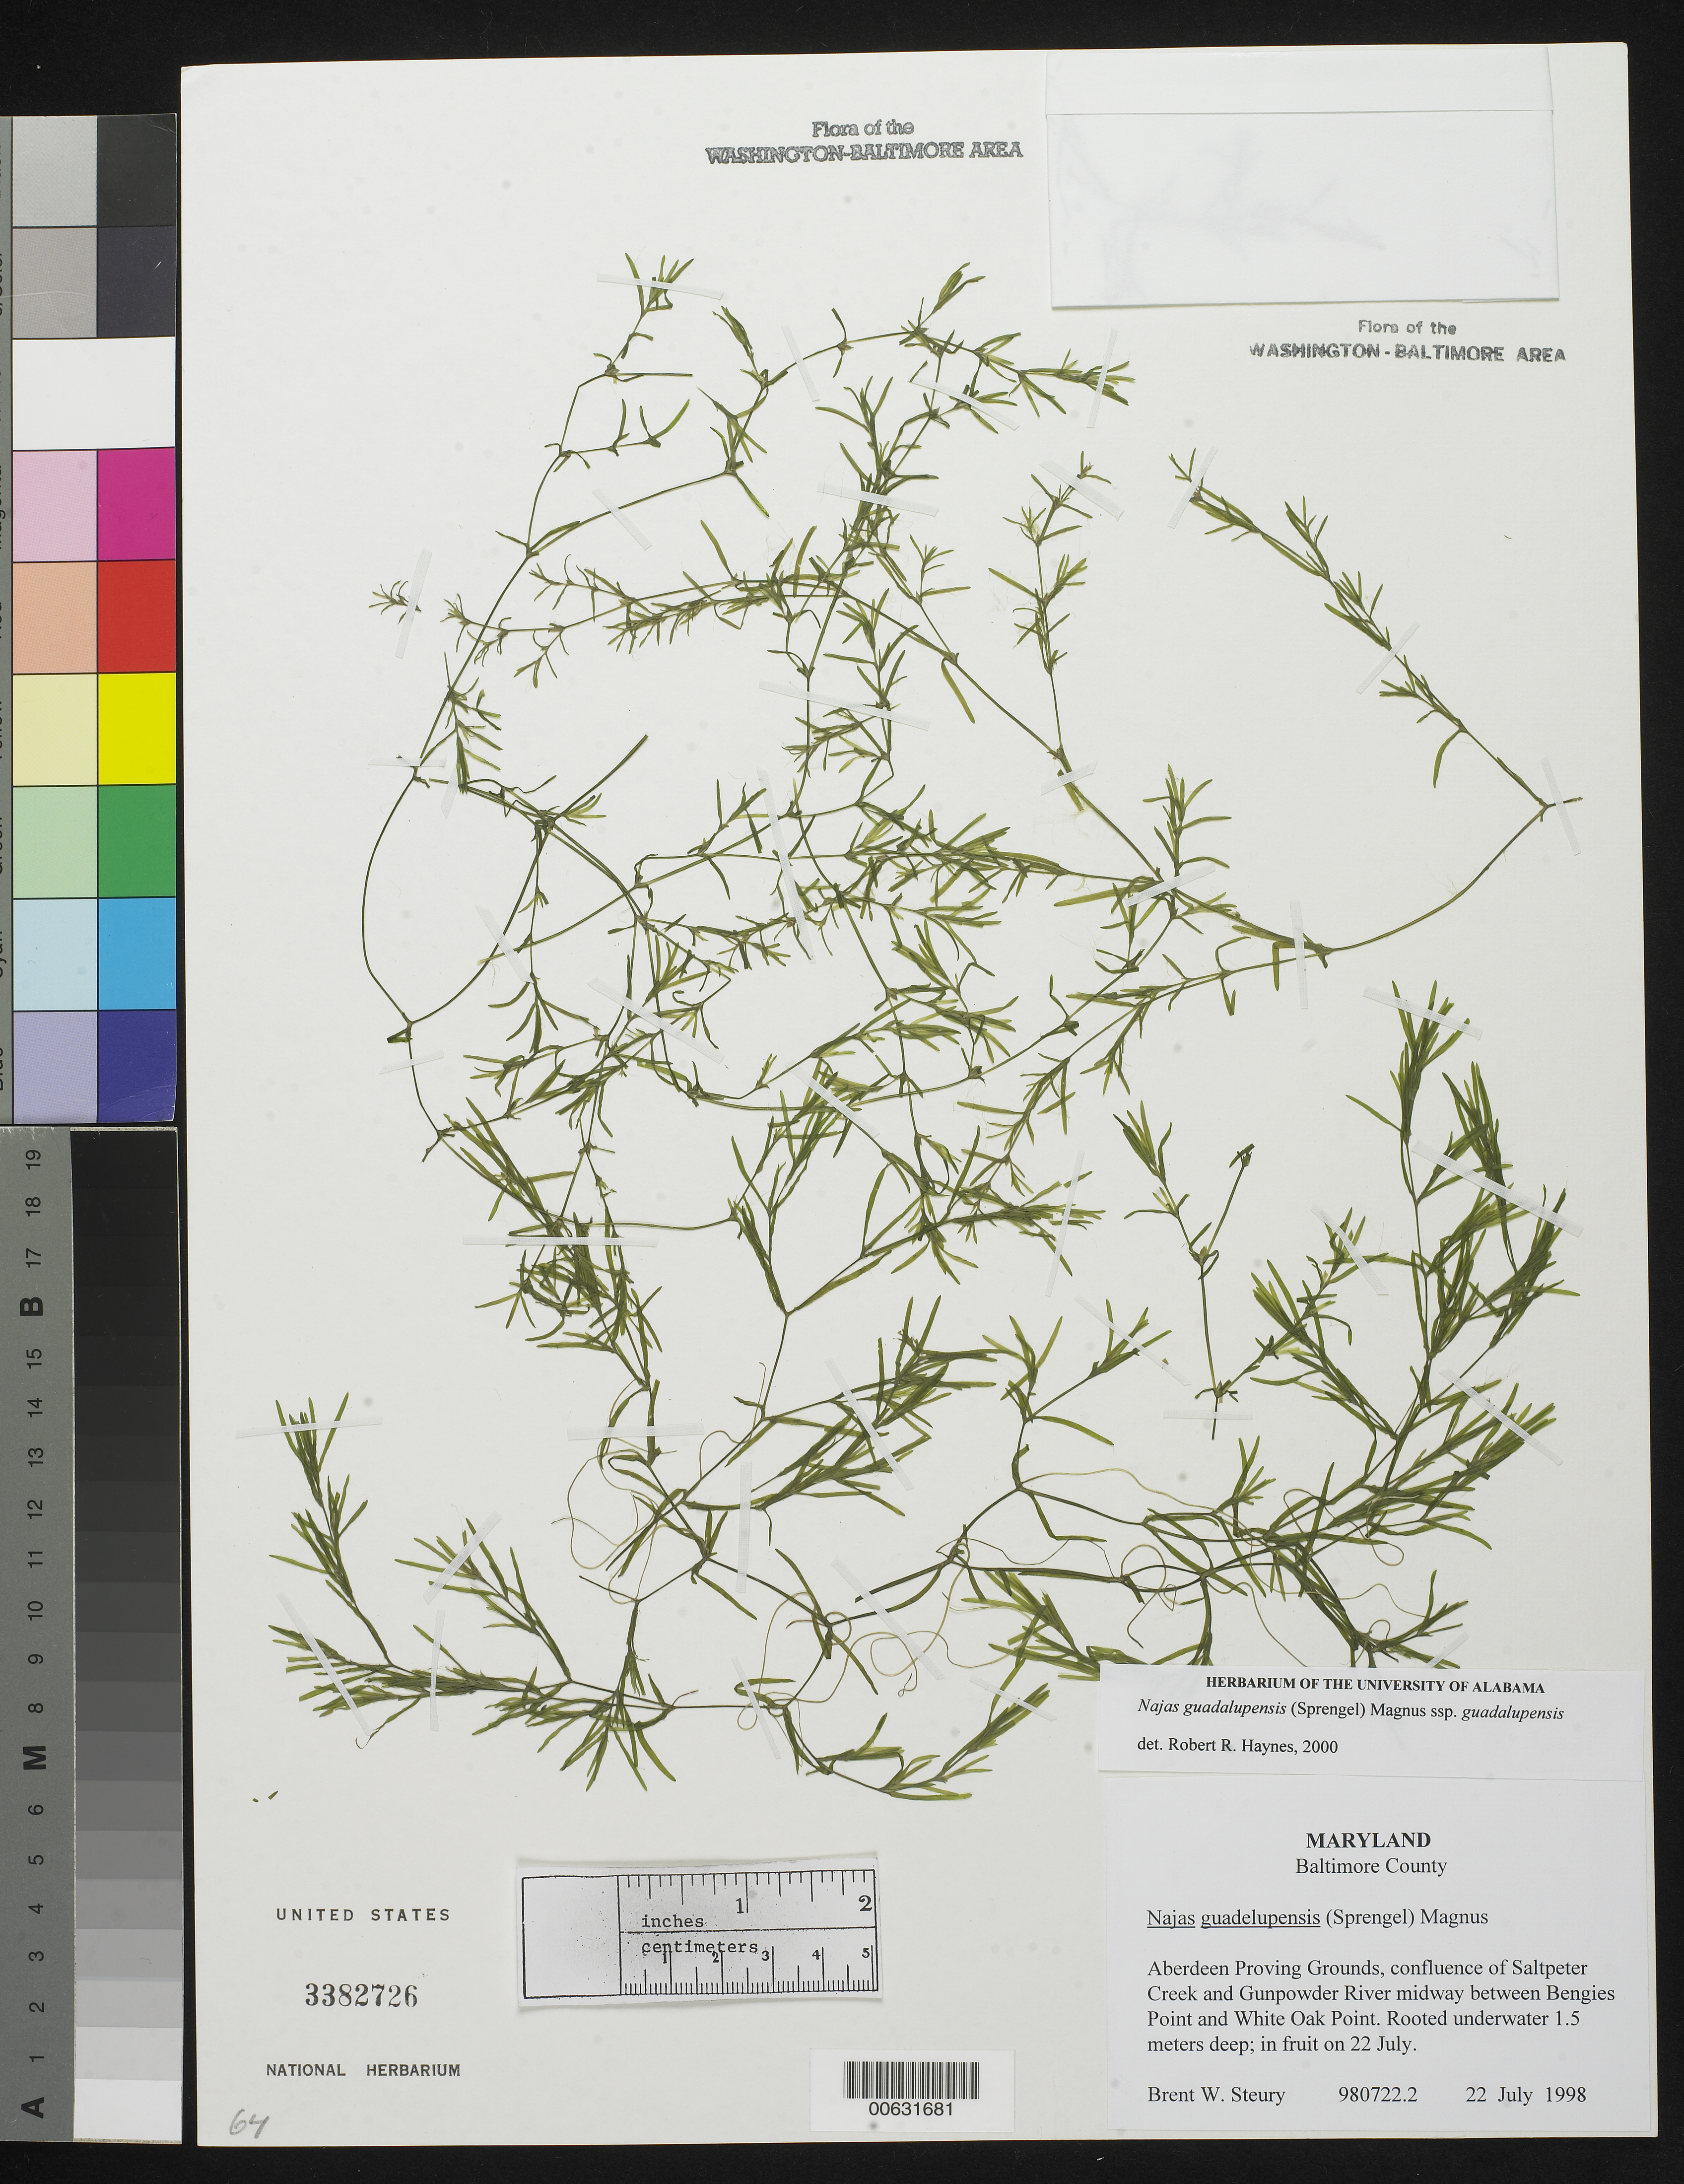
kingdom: Plantae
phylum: Tracheophyta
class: Liliopsida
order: Alismatales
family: Hydrocharitaceae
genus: Najas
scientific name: Najas guadalupensis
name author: (Spreng.) Magnus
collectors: B. Steury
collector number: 980722.2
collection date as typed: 22 Jul 1998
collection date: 1998-07-22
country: United States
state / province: Maryland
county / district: Harford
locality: Aberdeen Proving Ground, confluence of Saltpeter Creek and Gunpowder River midway between Bengies Point and White Oak Point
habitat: Rooted underwater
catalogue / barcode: US 3382726